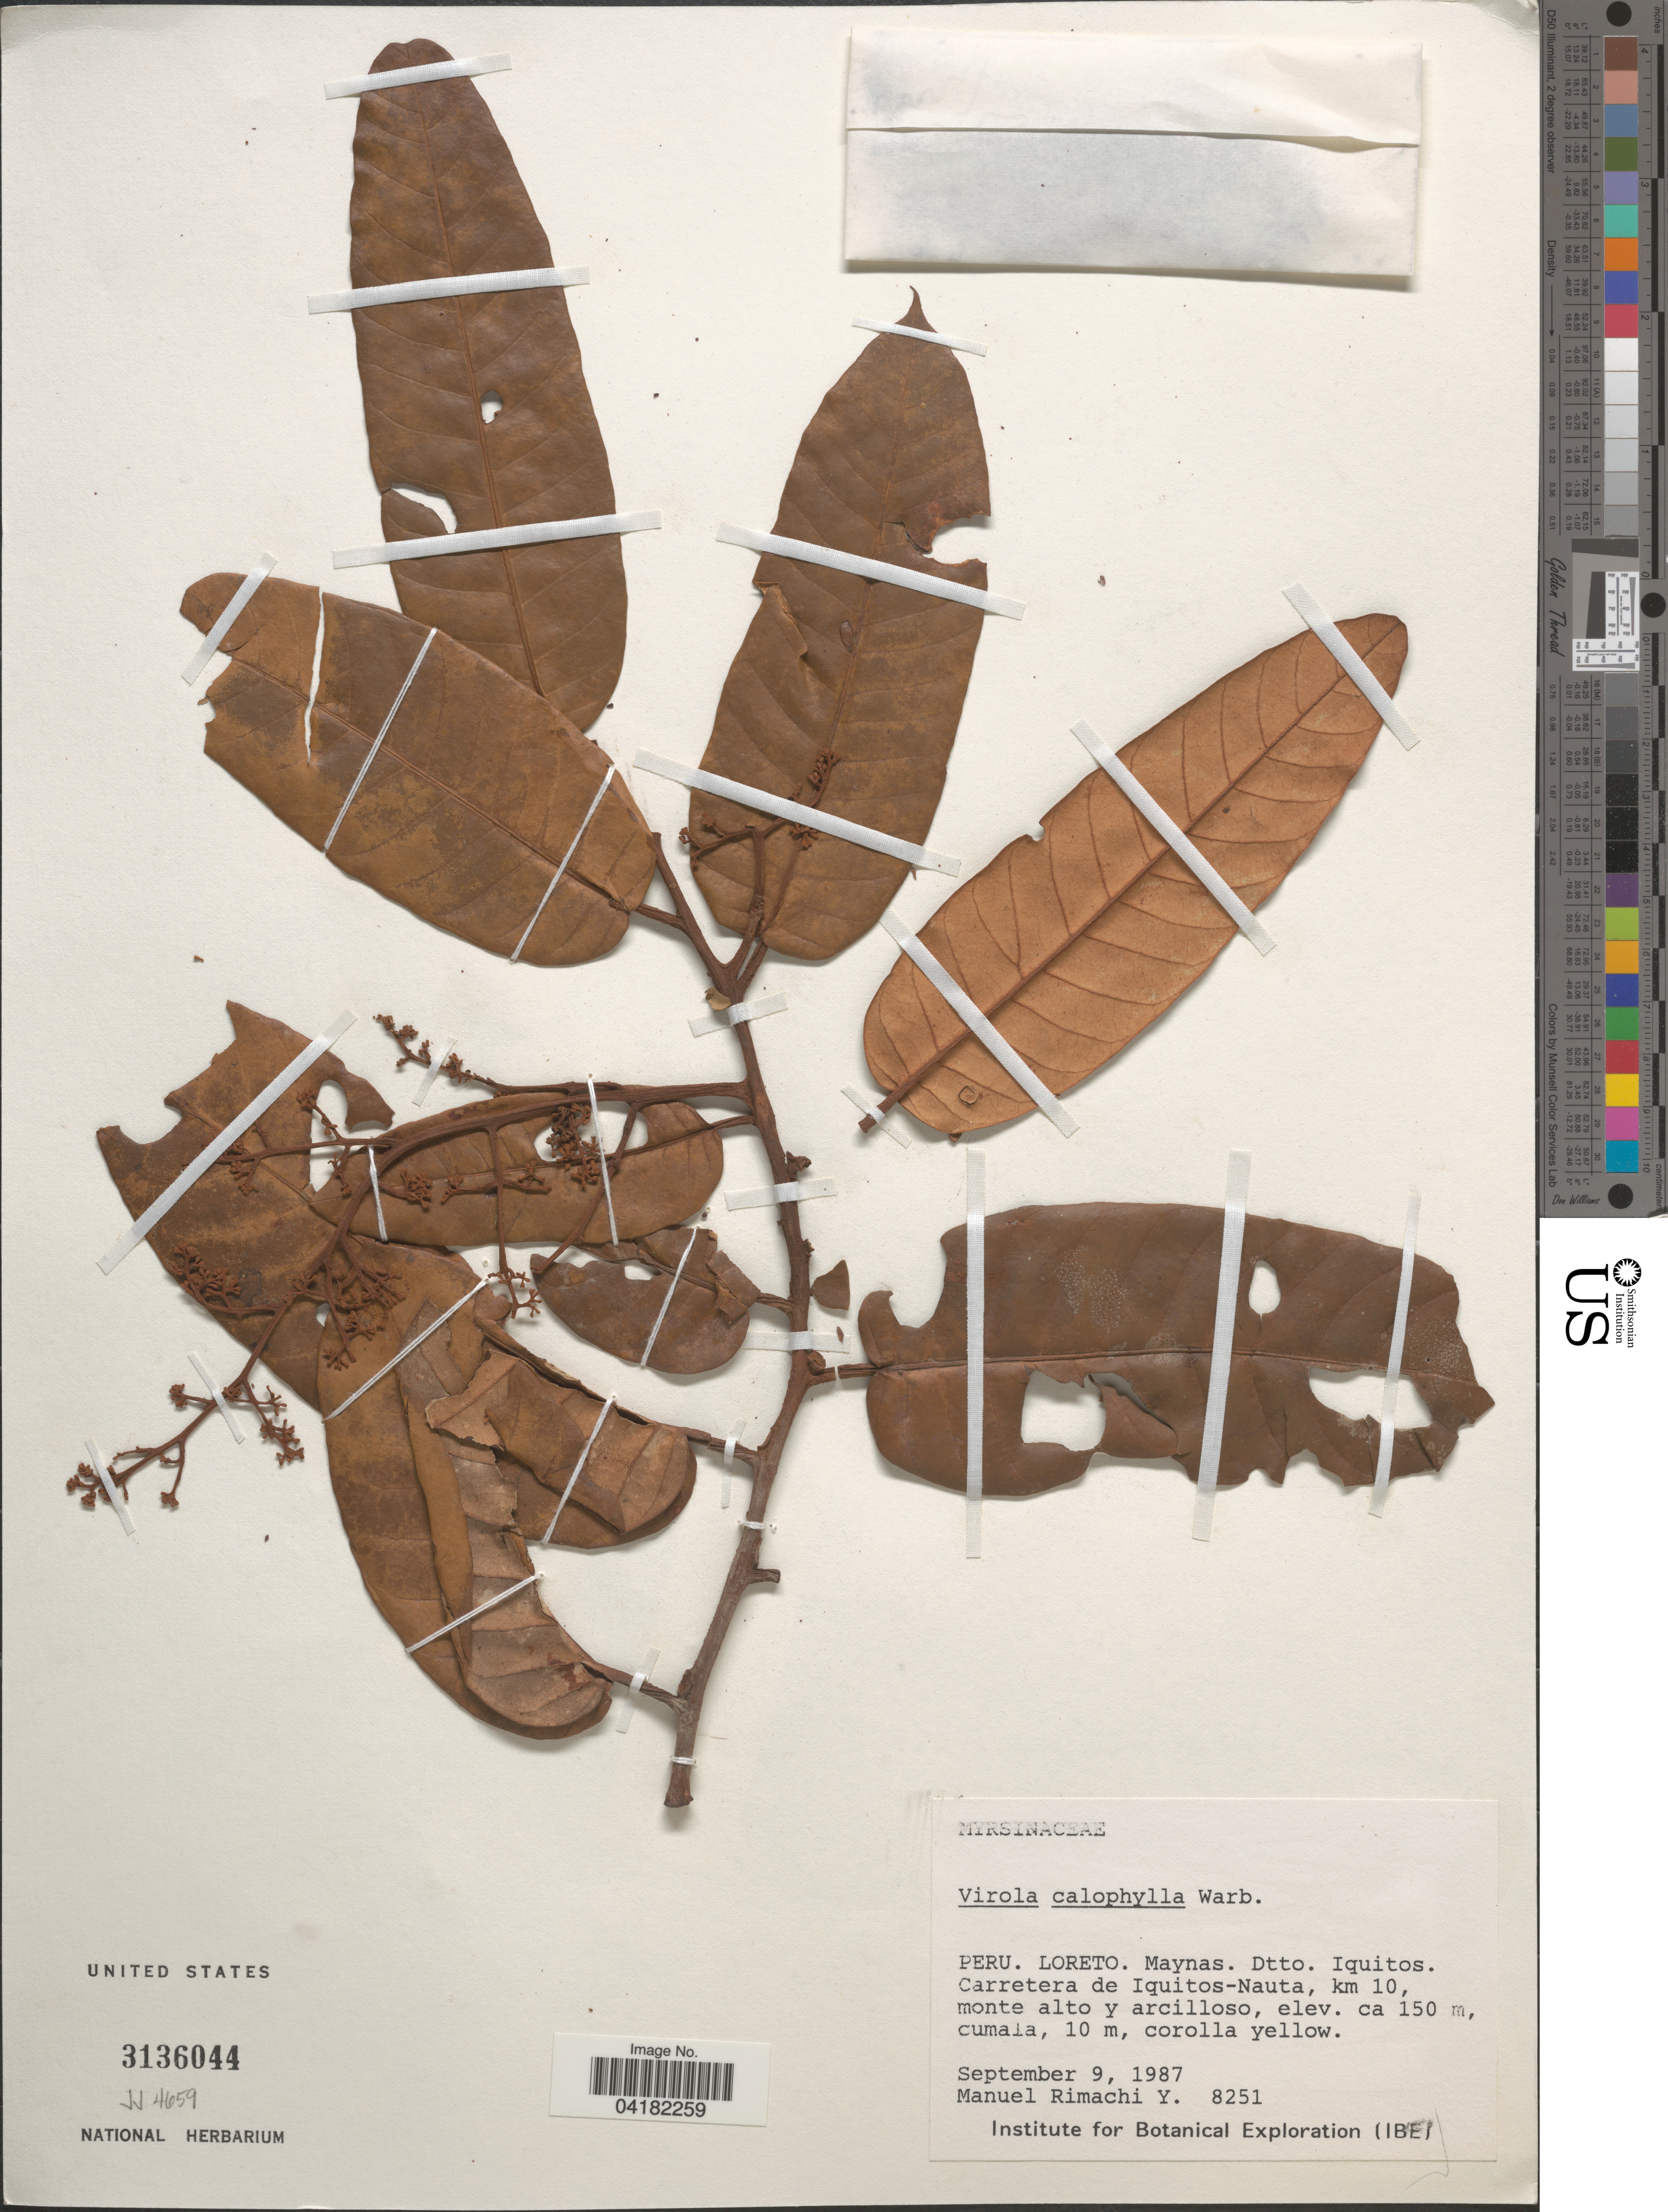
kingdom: Plantae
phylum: Tracheophyta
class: Magnoliopsida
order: Magnoliales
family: Myristicaceae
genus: Virola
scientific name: Virola calophylla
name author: (Spruce) Warb.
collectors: M. Rimachi Y.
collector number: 8251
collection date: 1987-09-09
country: Peru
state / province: Loreto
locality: Maynas. Dtto. Iquitos. Carretera de Iquitos-Nauta, km 10, monte alto y arcilloso.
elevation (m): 150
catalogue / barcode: US 3136044